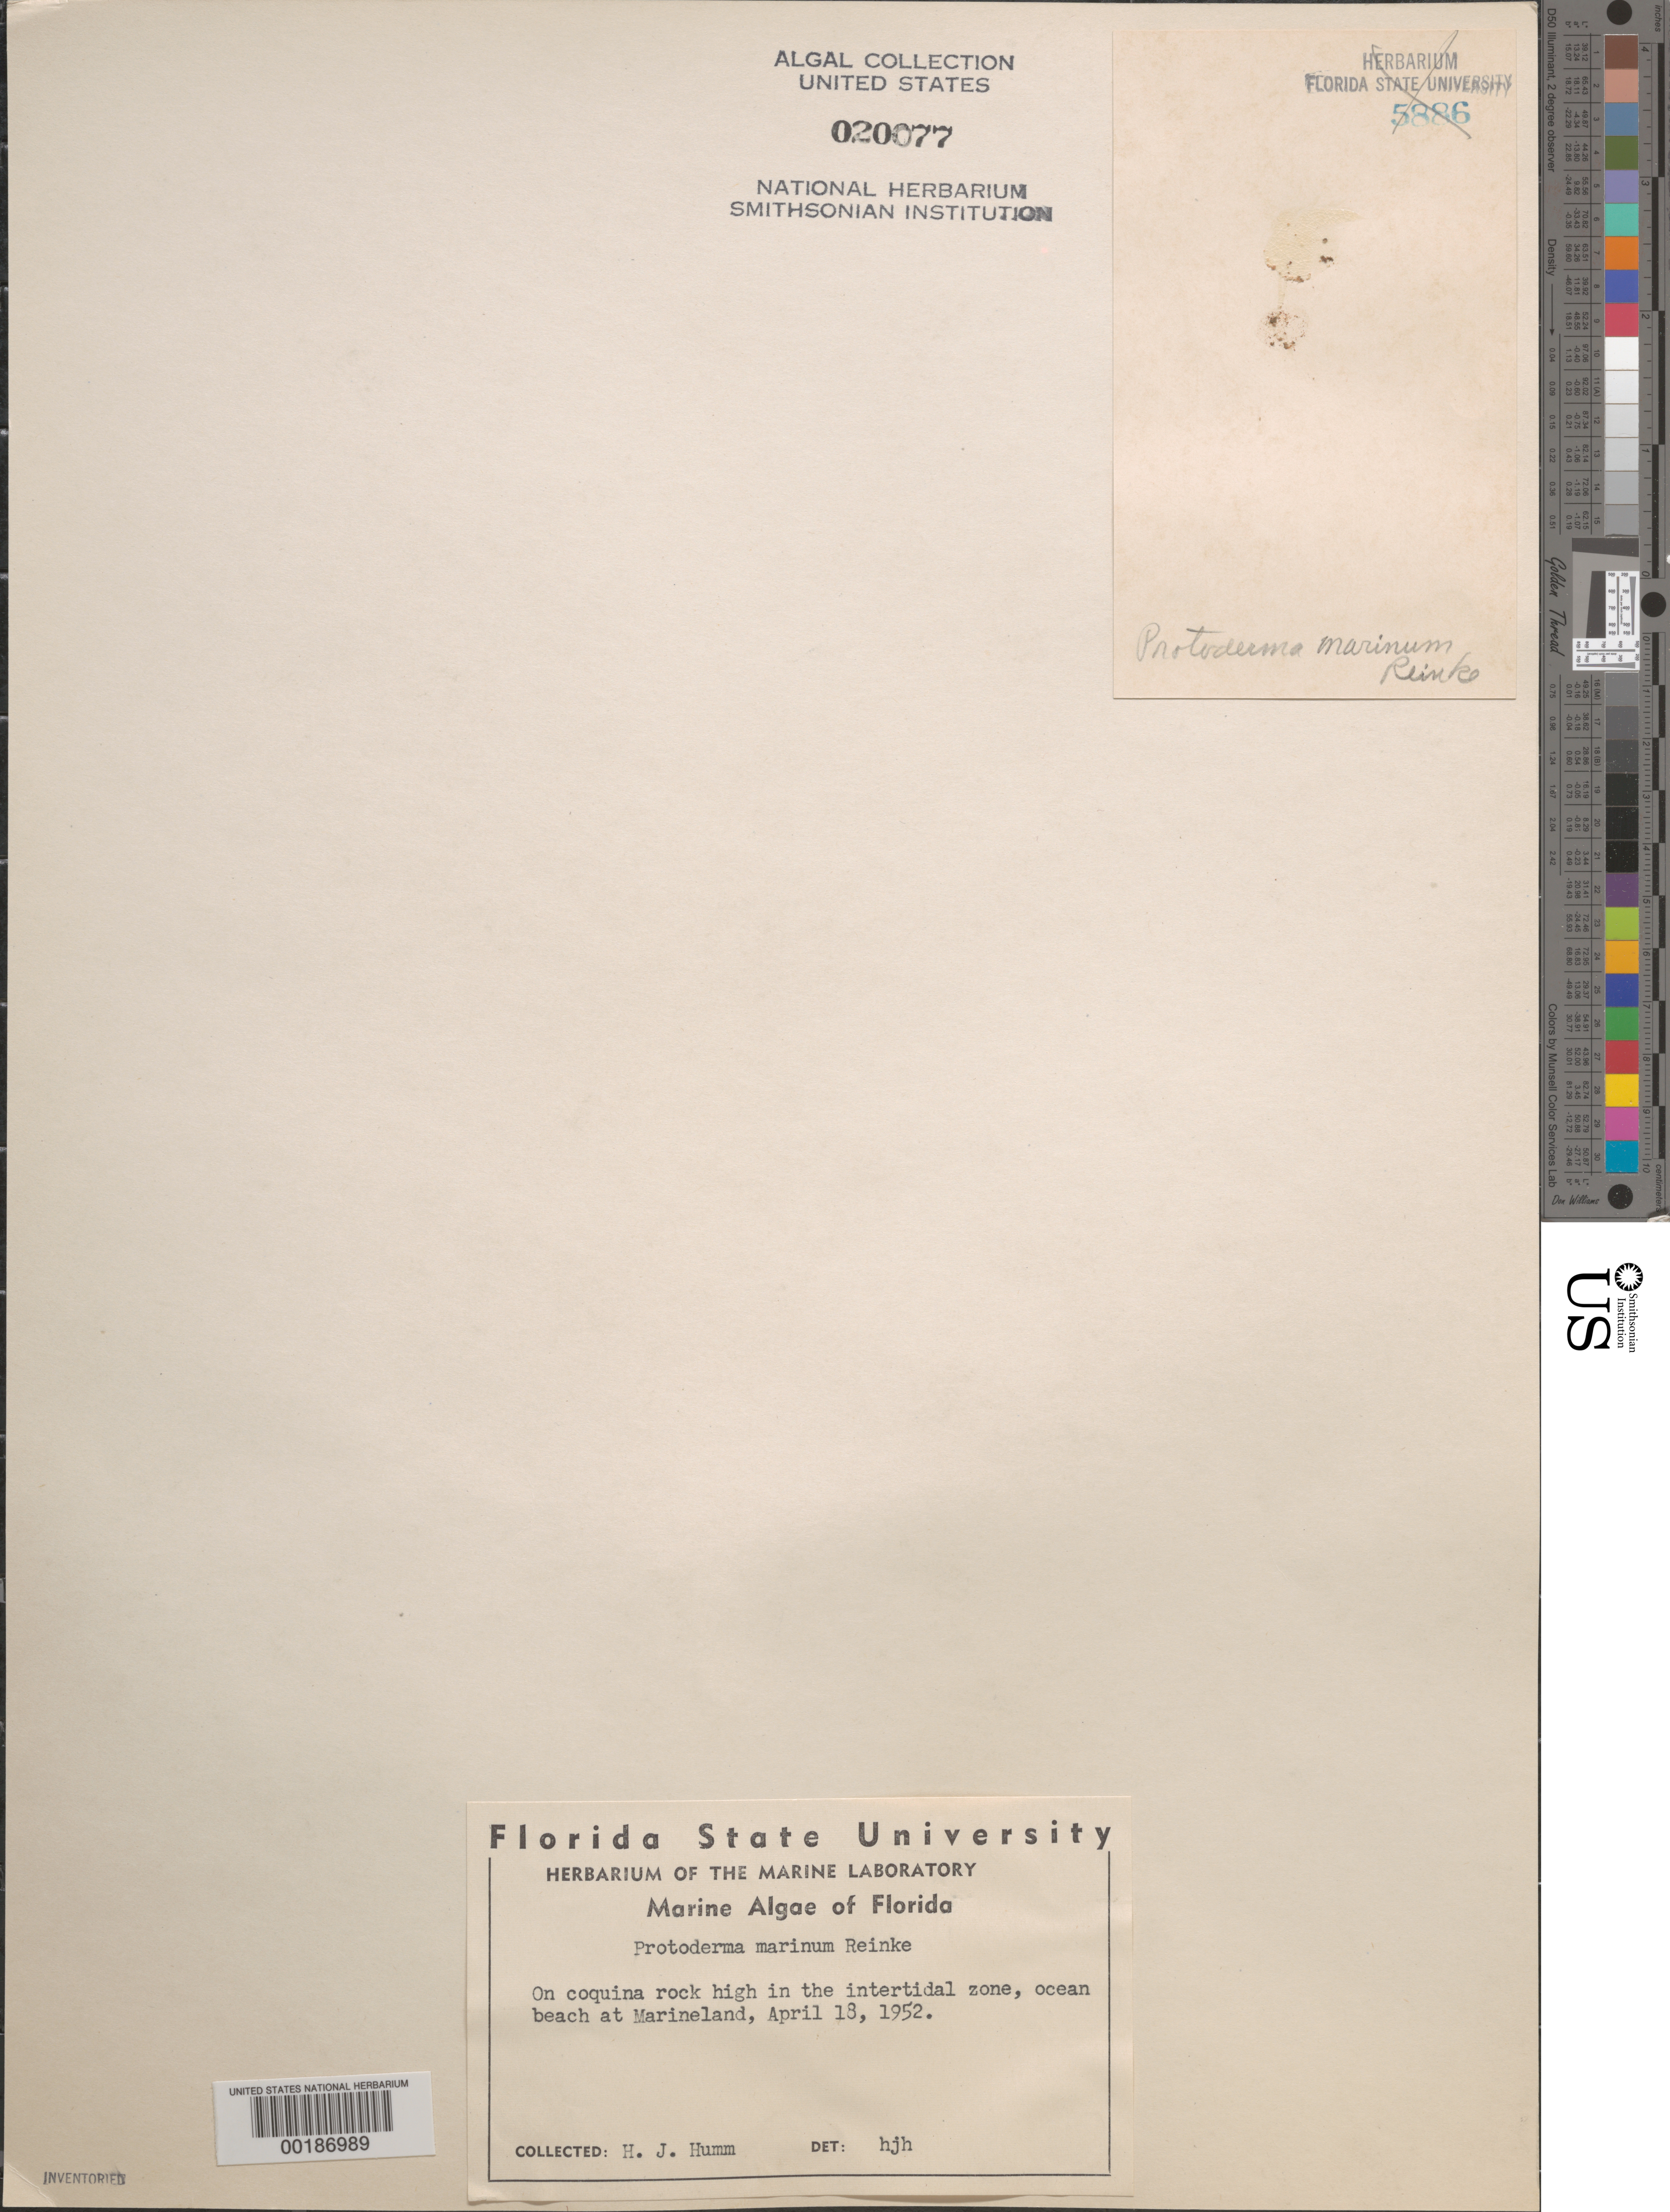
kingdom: Plantae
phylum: Chlorophyta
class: Ulvophyceae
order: Ulvales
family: Kornmanniaceae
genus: Pseudendoclonium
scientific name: Pseudendoclonium marinum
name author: (Reinke) Aleem & Schulz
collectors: H. J. Humm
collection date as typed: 18 Apr 1952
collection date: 1952-04-18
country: United States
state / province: Florida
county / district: Flagler County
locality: Marineland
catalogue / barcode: US 20077